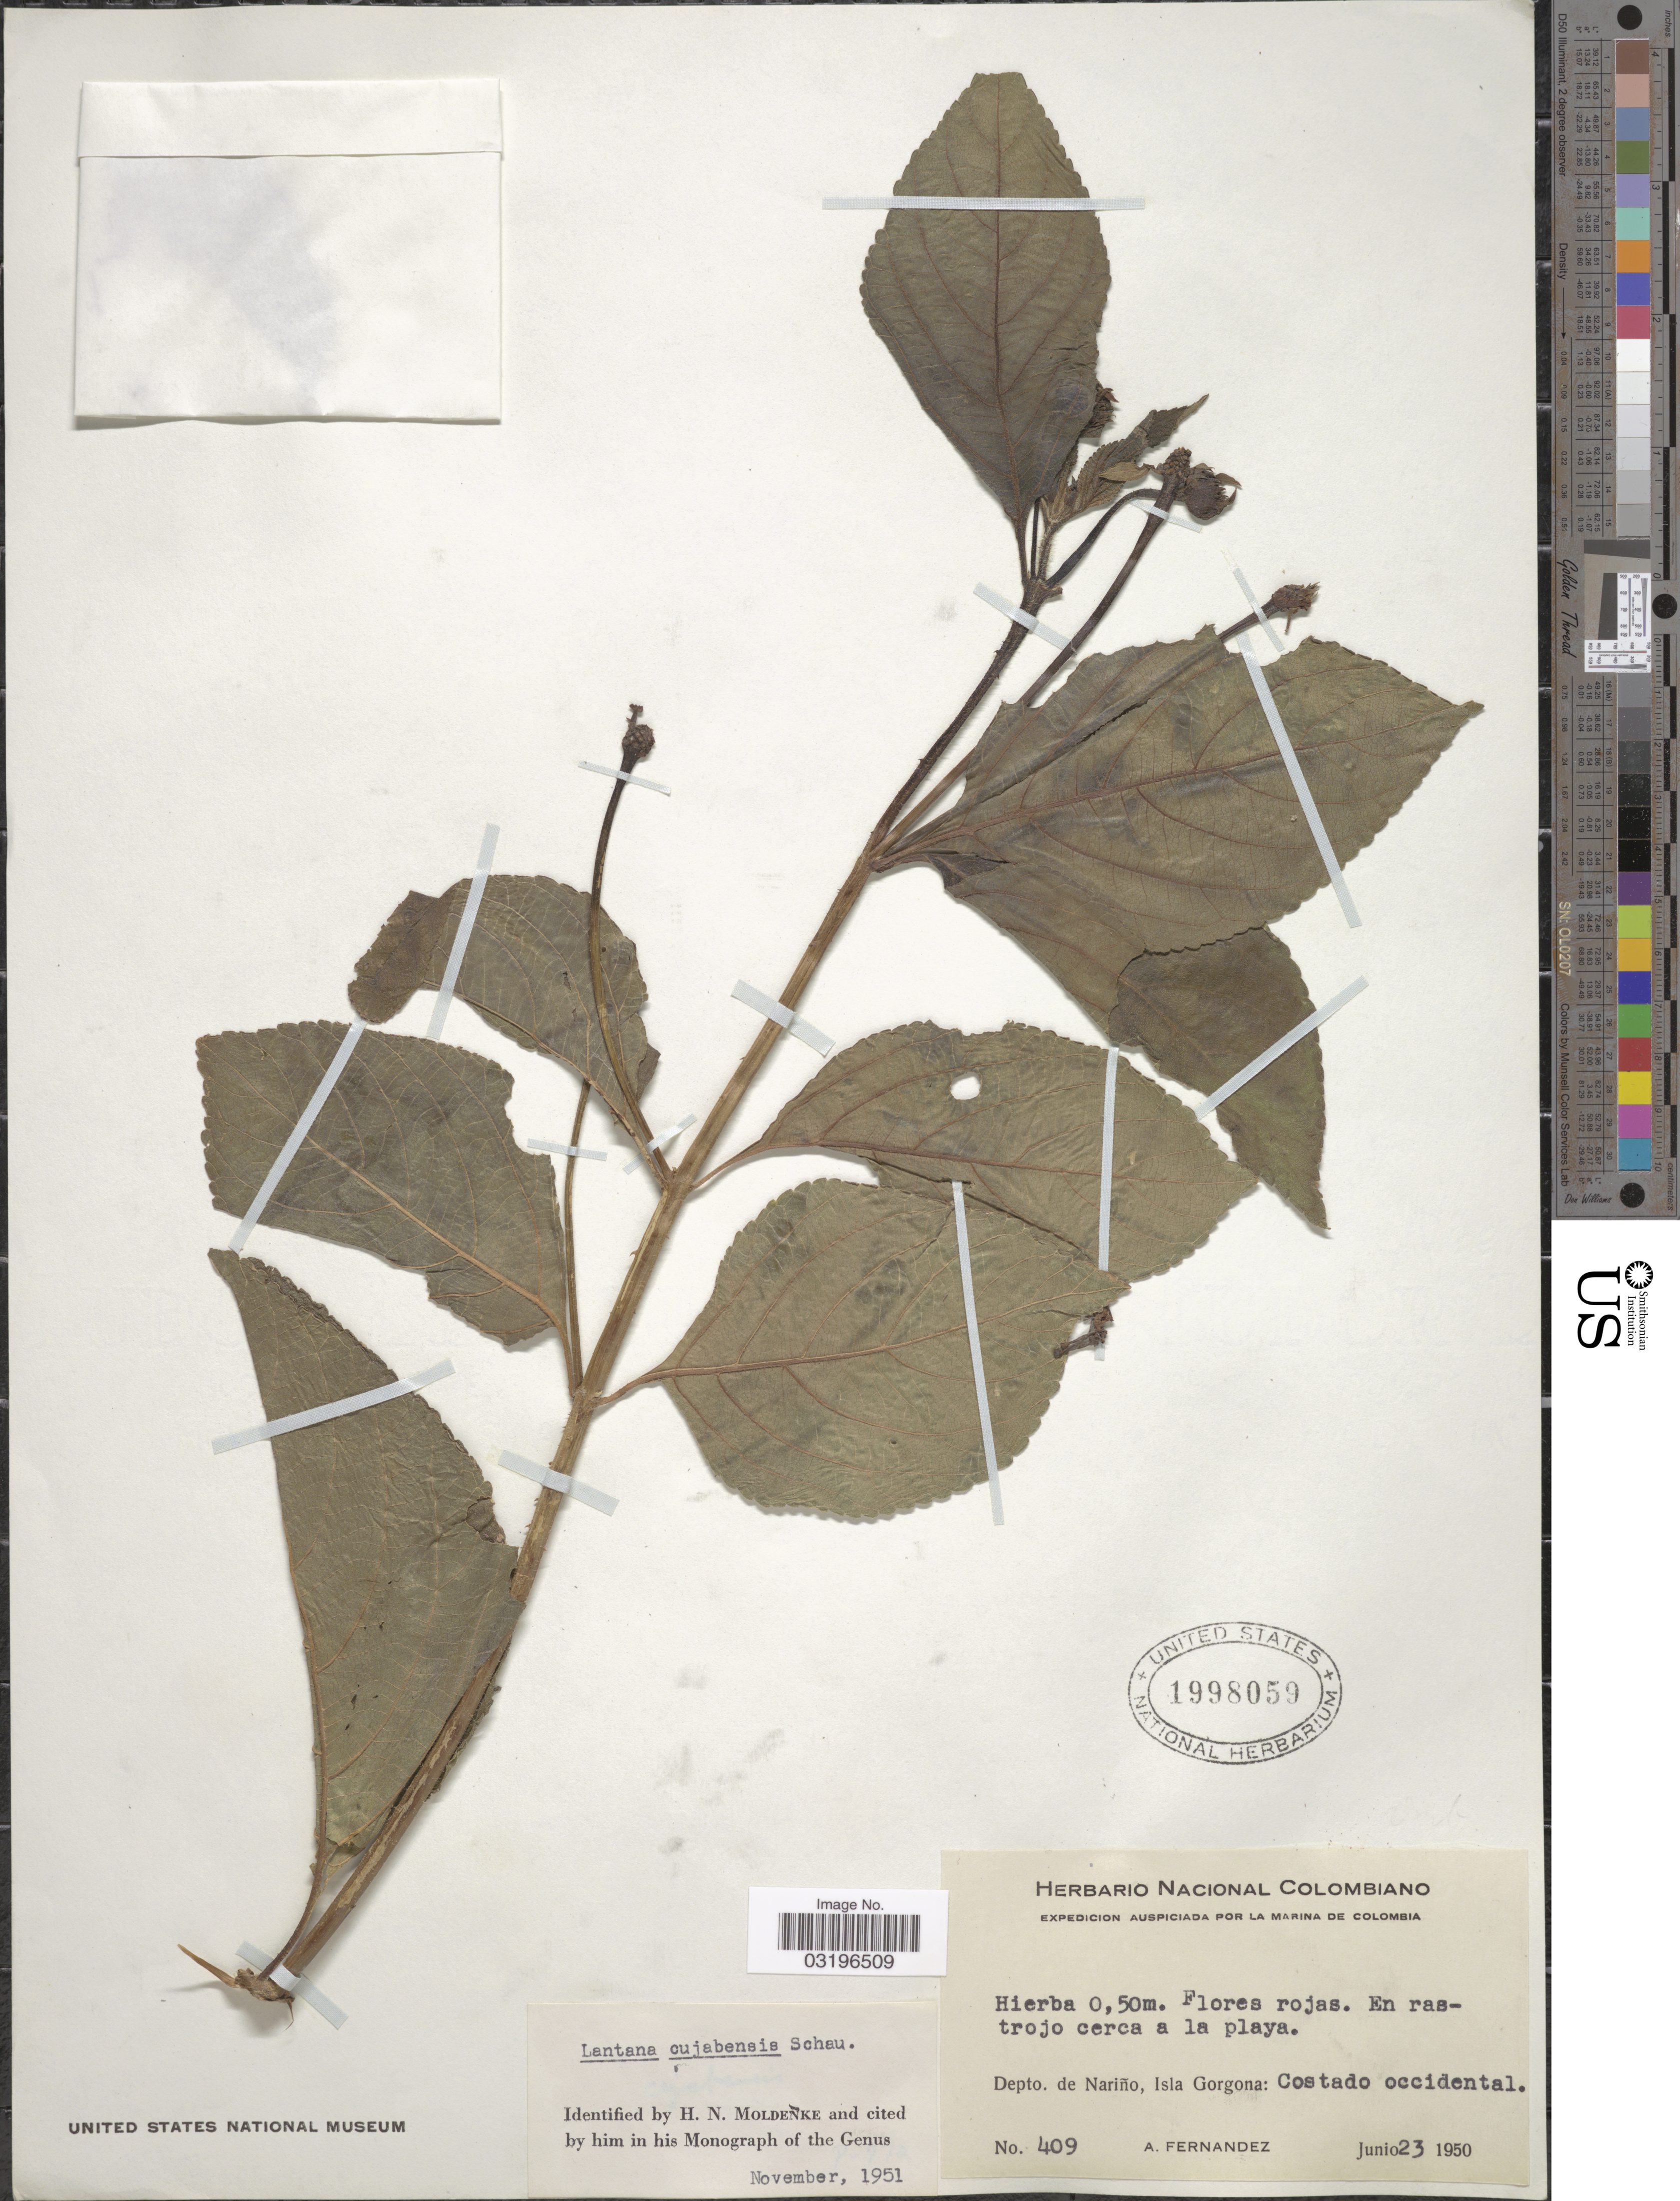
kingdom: Plantae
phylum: Tracheophyta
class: Magnoliopsida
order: Lamiales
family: Verbenaceae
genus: Lantana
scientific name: Lantana cujabensis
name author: Schau.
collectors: A. Fernandez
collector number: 409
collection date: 1950-06-23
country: Colombia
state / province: Nariño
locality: Depto. de Nariño, Isla Gorgona: Costado occidental.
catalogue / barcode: US 1998059